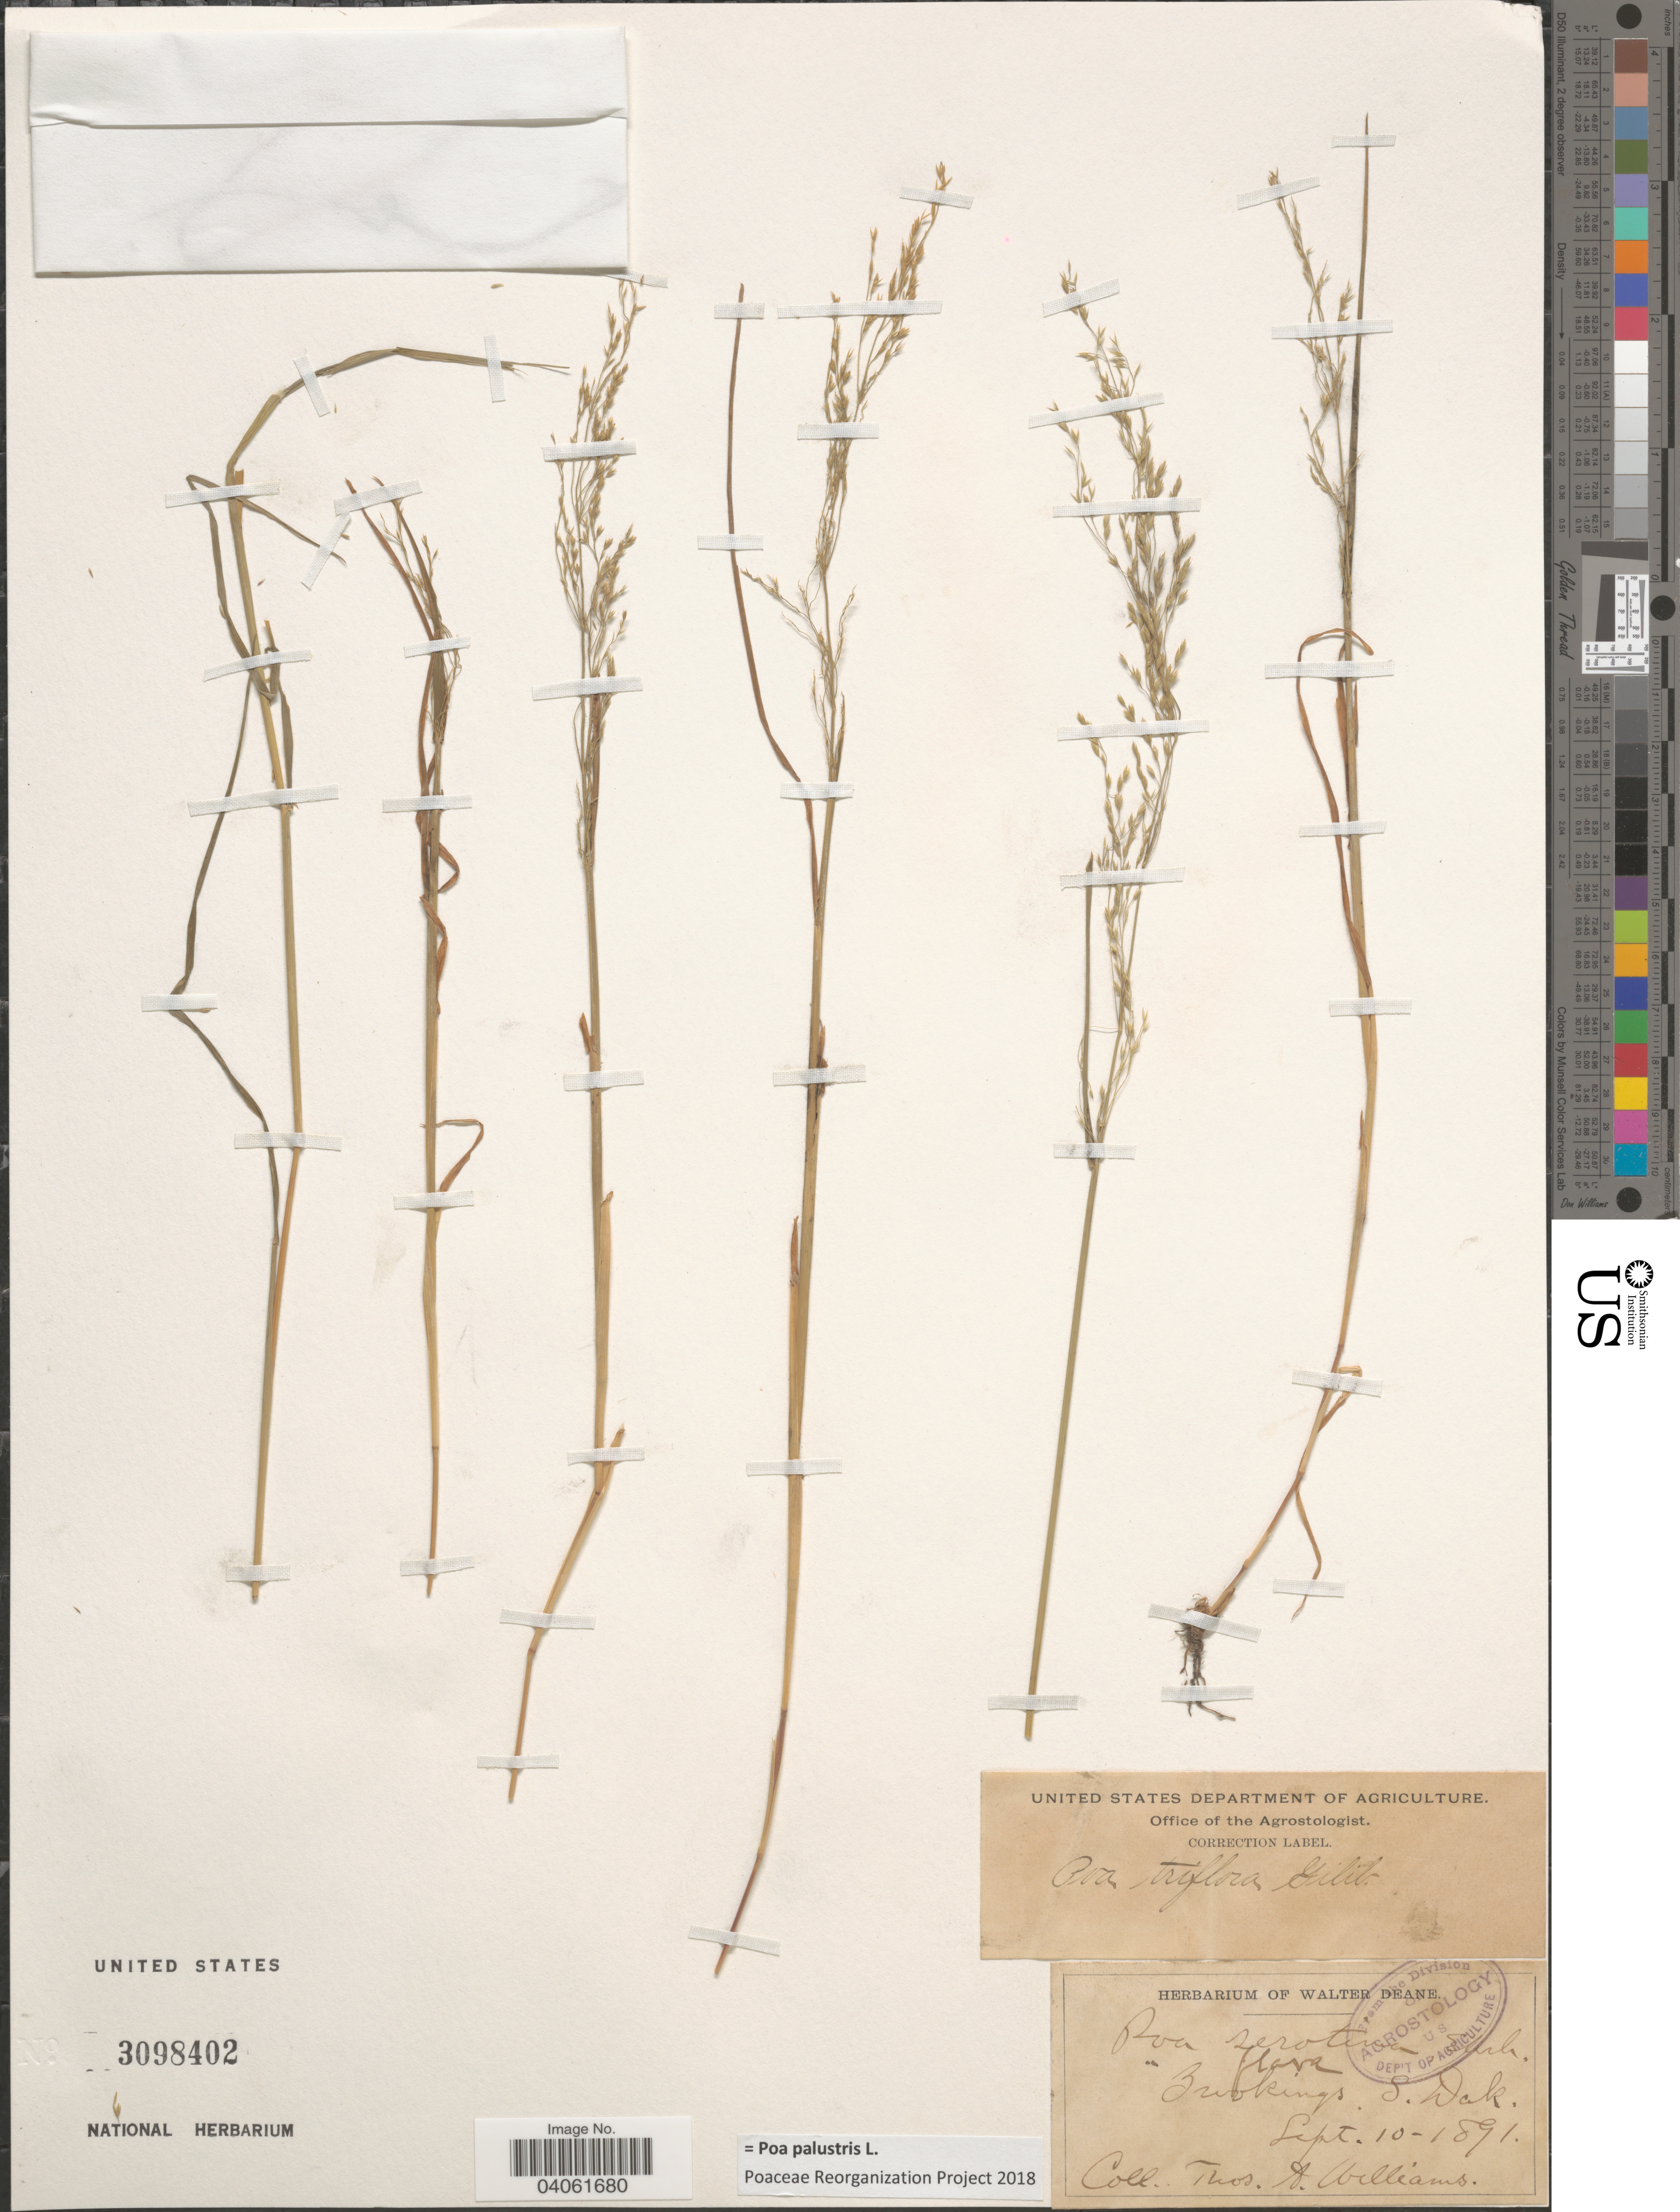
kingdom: Plantae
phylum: Tracheophyta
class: Liliopsida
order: Poales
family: Poaceae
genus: Poa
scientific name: Poa palustris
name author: L.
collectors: T. A. Williams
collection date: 1891-09-10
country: United States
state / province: South Dakota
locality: Brookings.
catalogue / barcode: US 3098402